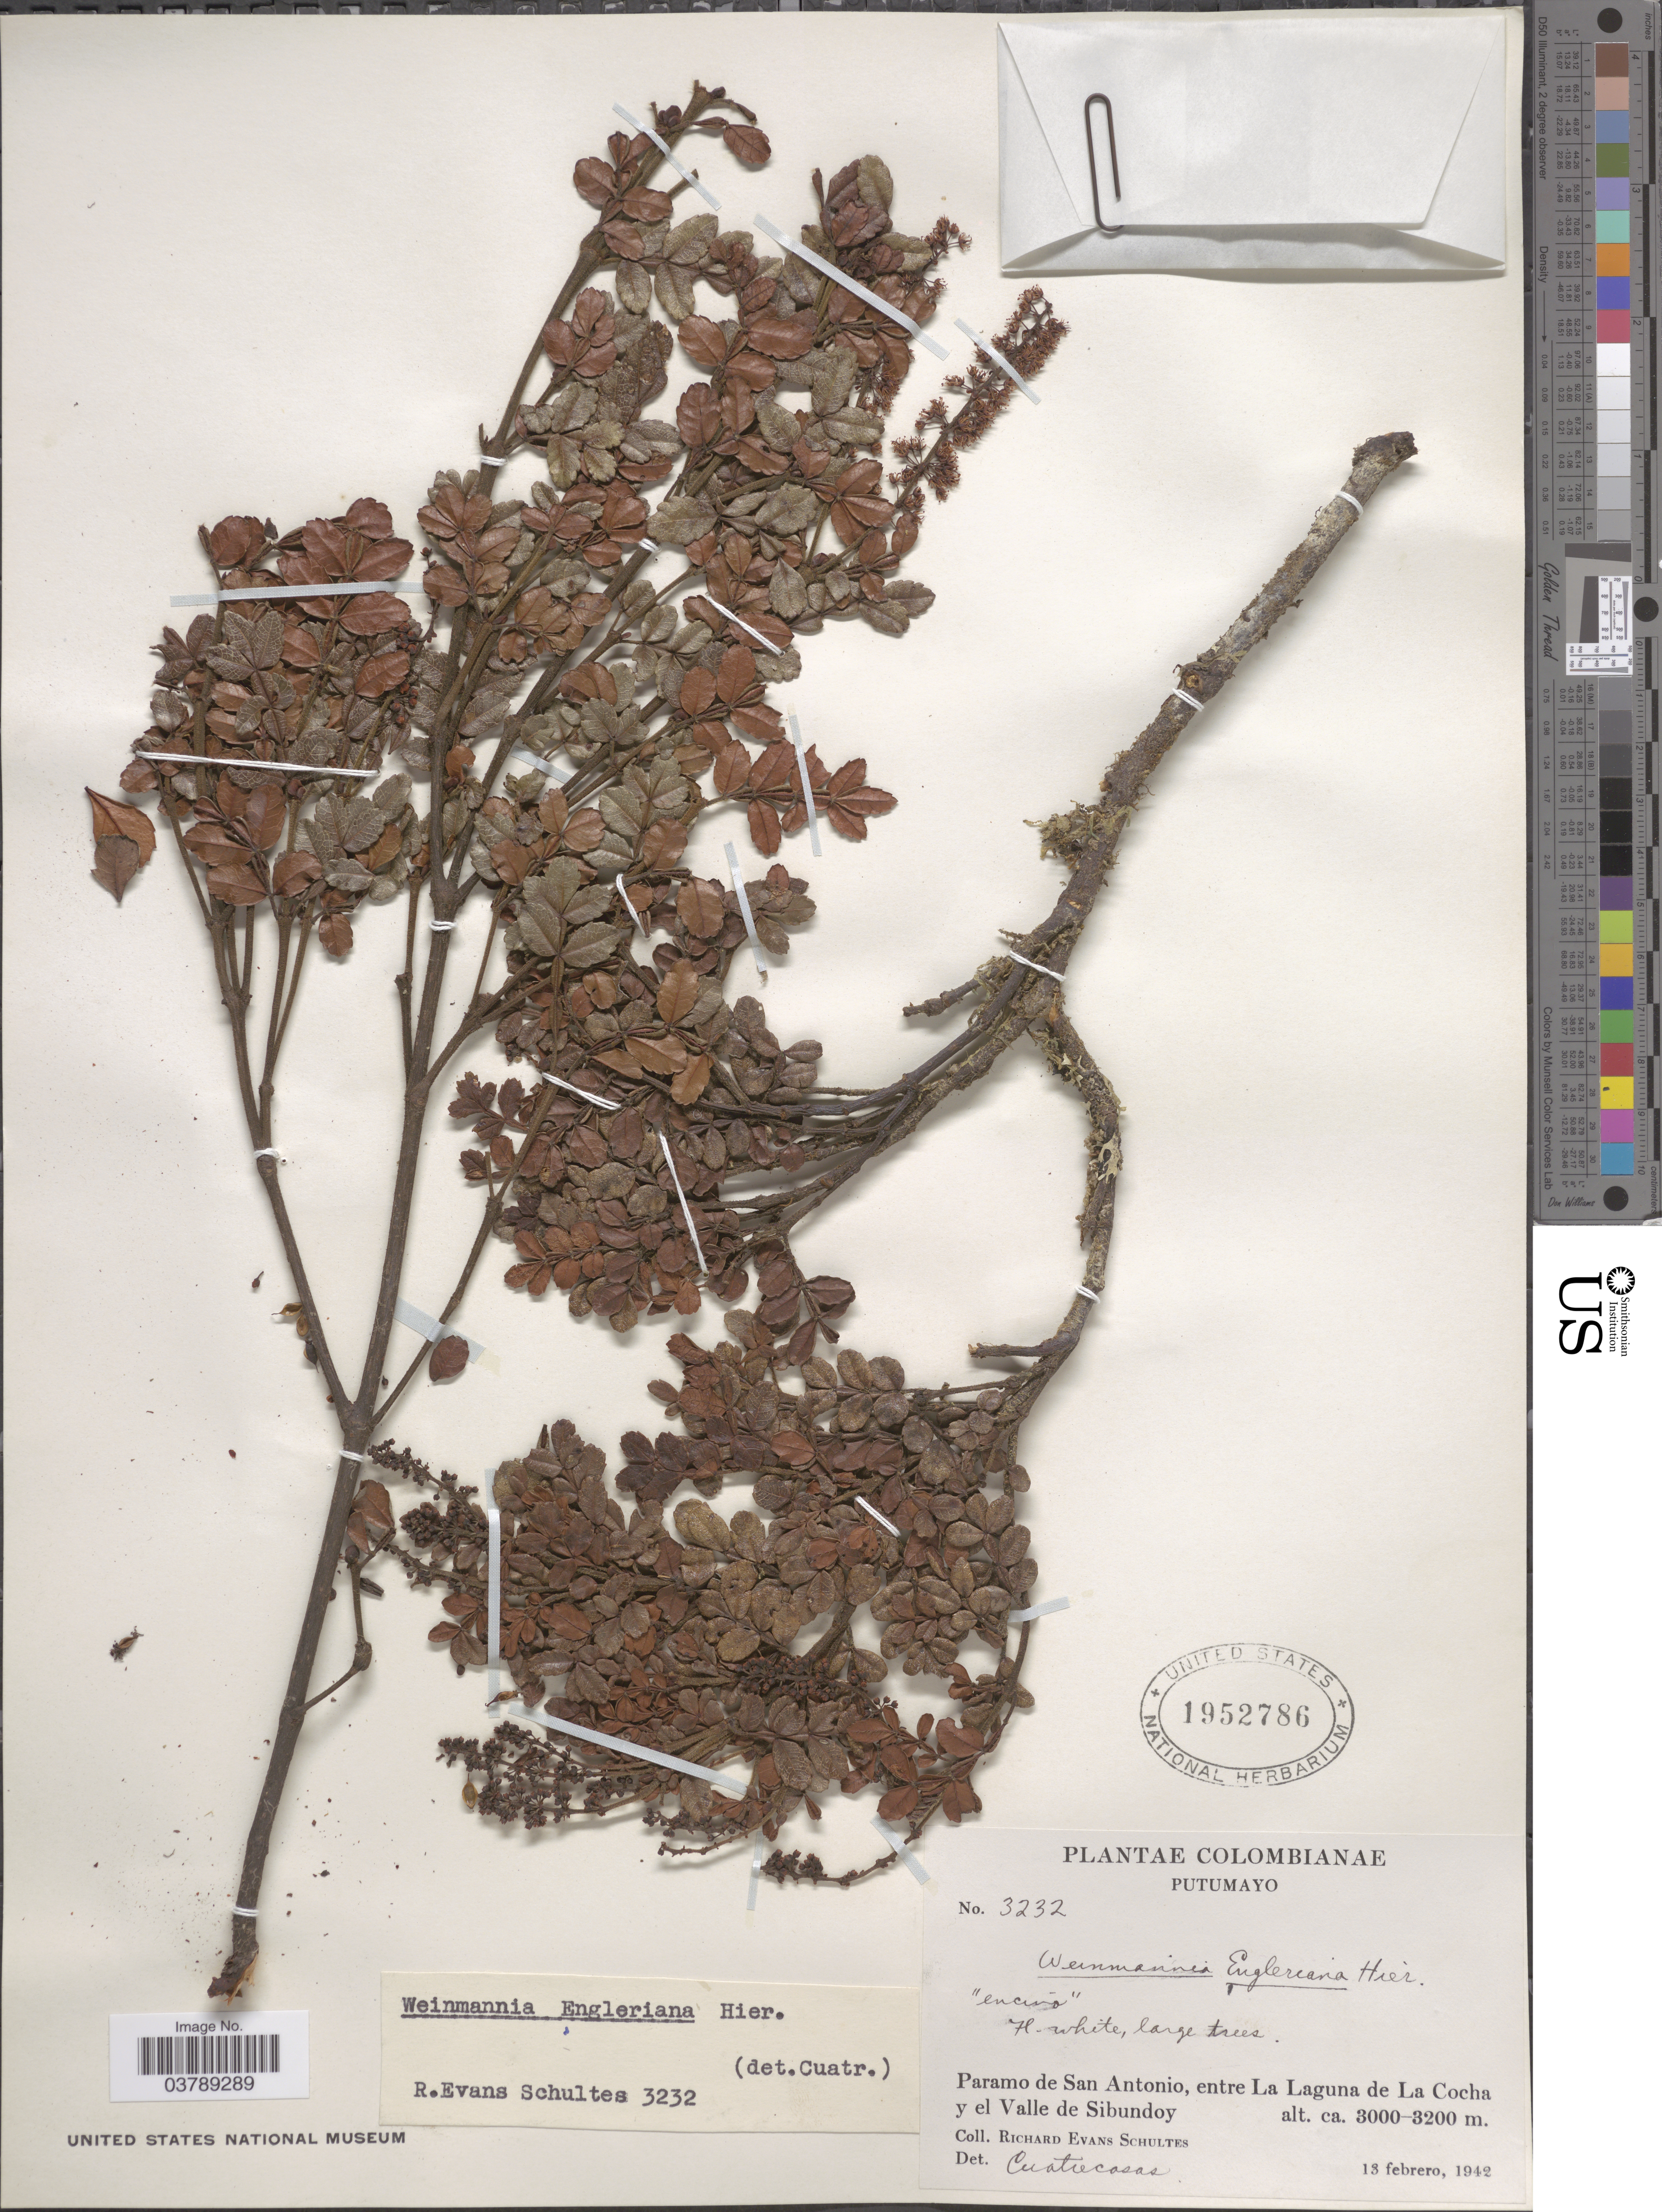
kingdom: Plantae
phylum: Tracheophyta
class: Magnoliopsida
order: Oxalidales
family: Cunoniaceae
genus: Weinmannia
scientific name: Weinmannia mariquitae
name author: Szyszyl.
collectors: R. E. Schultes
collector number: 3232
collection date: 1942-02-13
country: Colombia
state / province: Putumayo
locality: Paramo de San Antonio, entre La Laguna de La Cocha y el Valle de Sibundoy.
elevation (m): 3000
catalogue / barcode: US 1952786